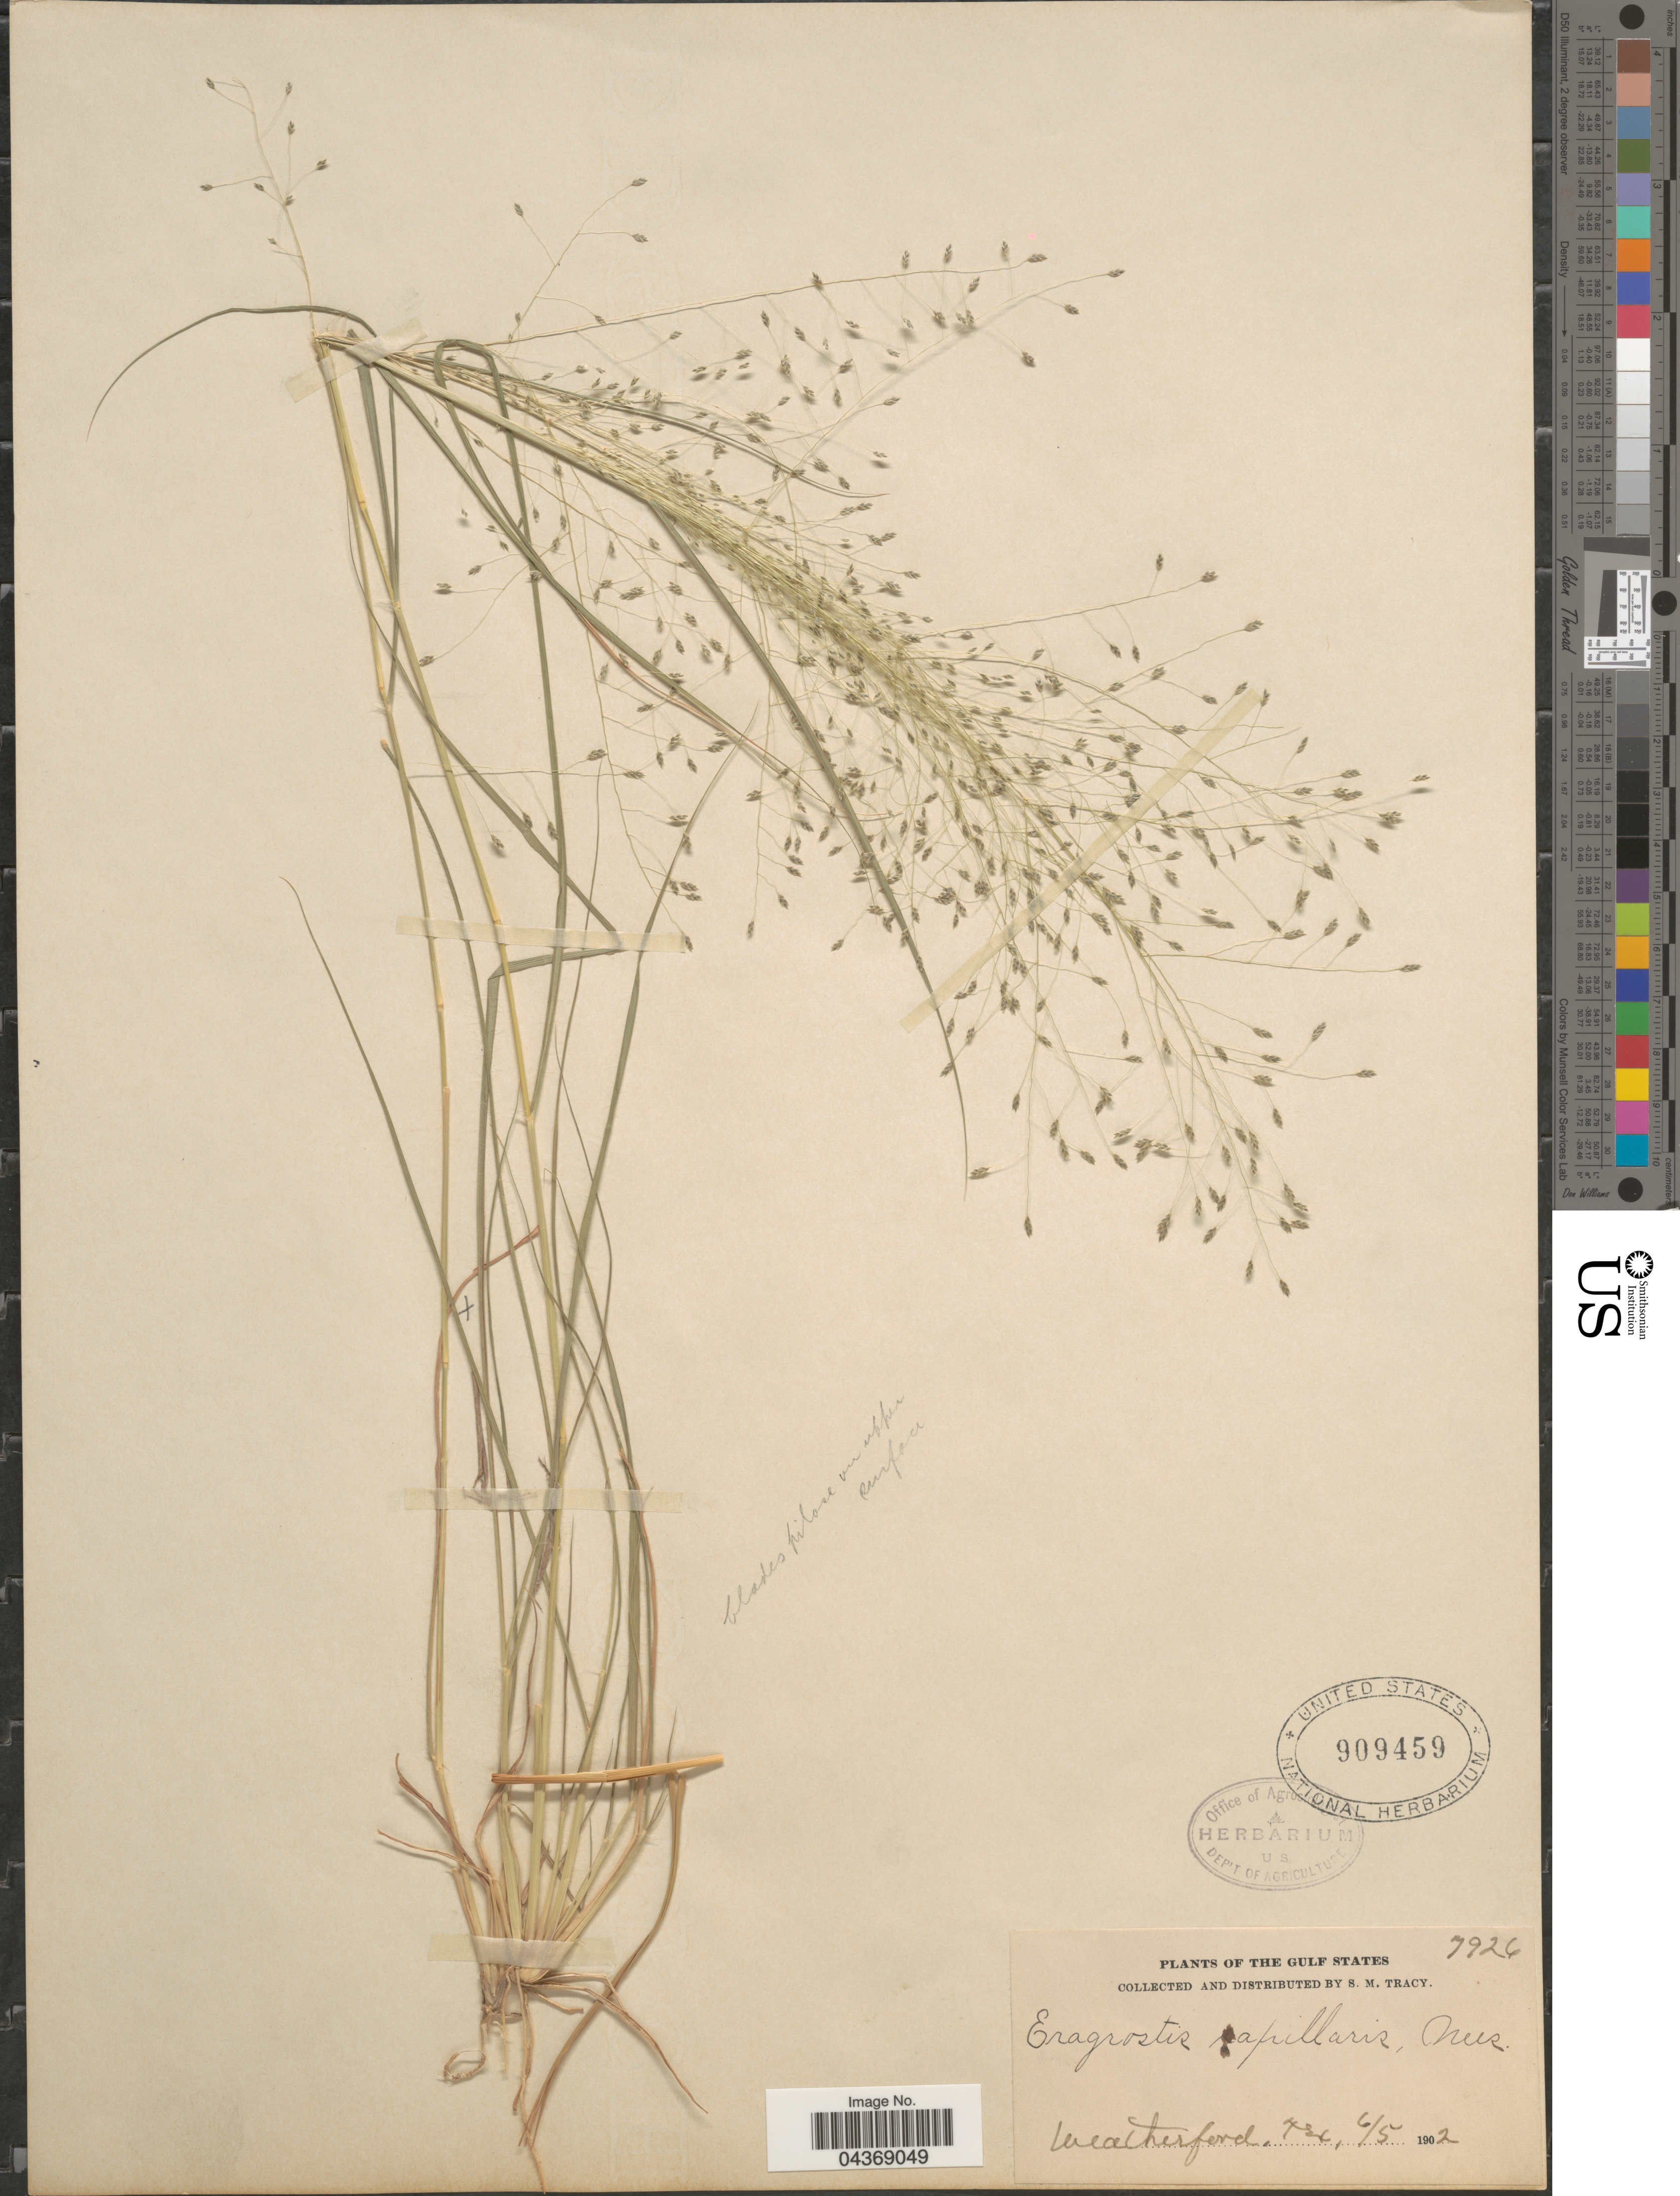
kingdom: Plantae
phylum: Tracheophyta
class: Liliopsida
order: Poales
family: Poaceae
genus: Eragrostis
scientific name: Eragrostis intermedia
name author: Hitchc.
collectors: S. M. Tracy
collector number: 7926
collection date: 1902-06-05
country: United States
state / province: Texas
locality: The Gulf States. Weatherford.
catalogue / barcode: US 909459